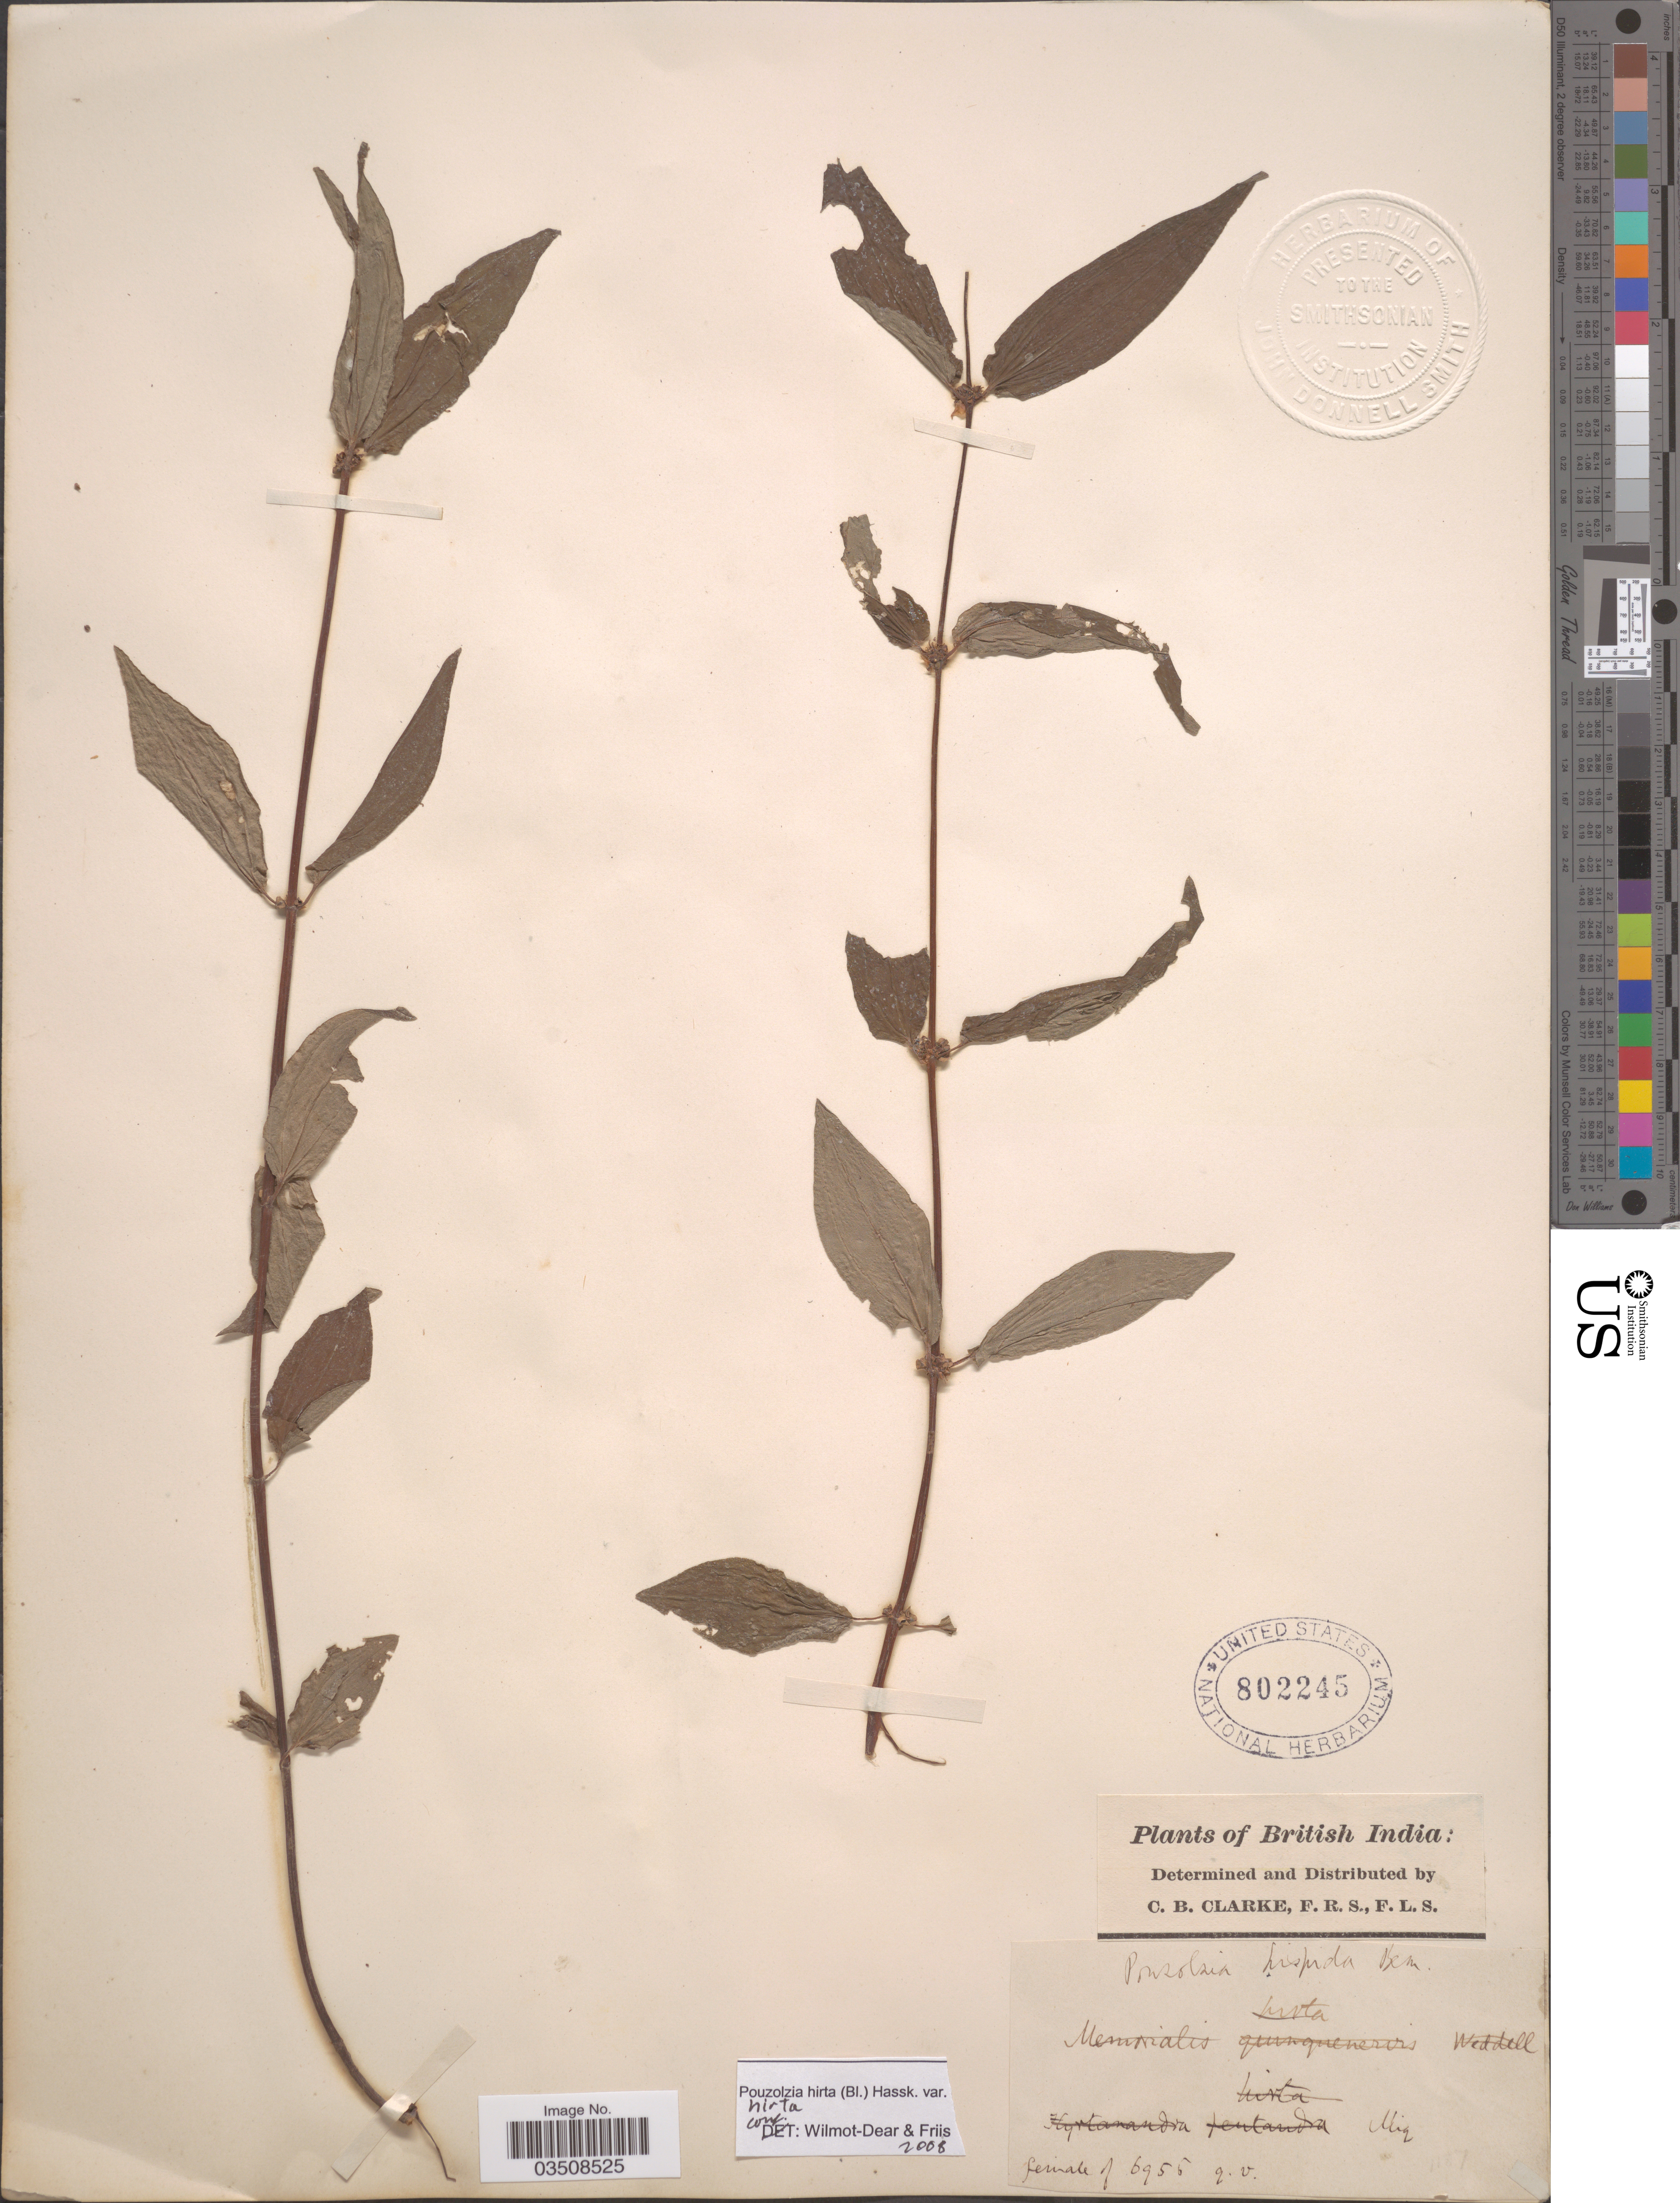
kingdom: Plantae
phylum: Tracheophyta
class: Magnoliopsida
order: Rosales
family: Urticaceae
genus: Gonostegia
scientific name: Gonostegia triandra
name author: (Blume) Miq.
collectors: C. B. Clarke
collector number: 6955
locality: British India.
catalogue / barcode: US 802245